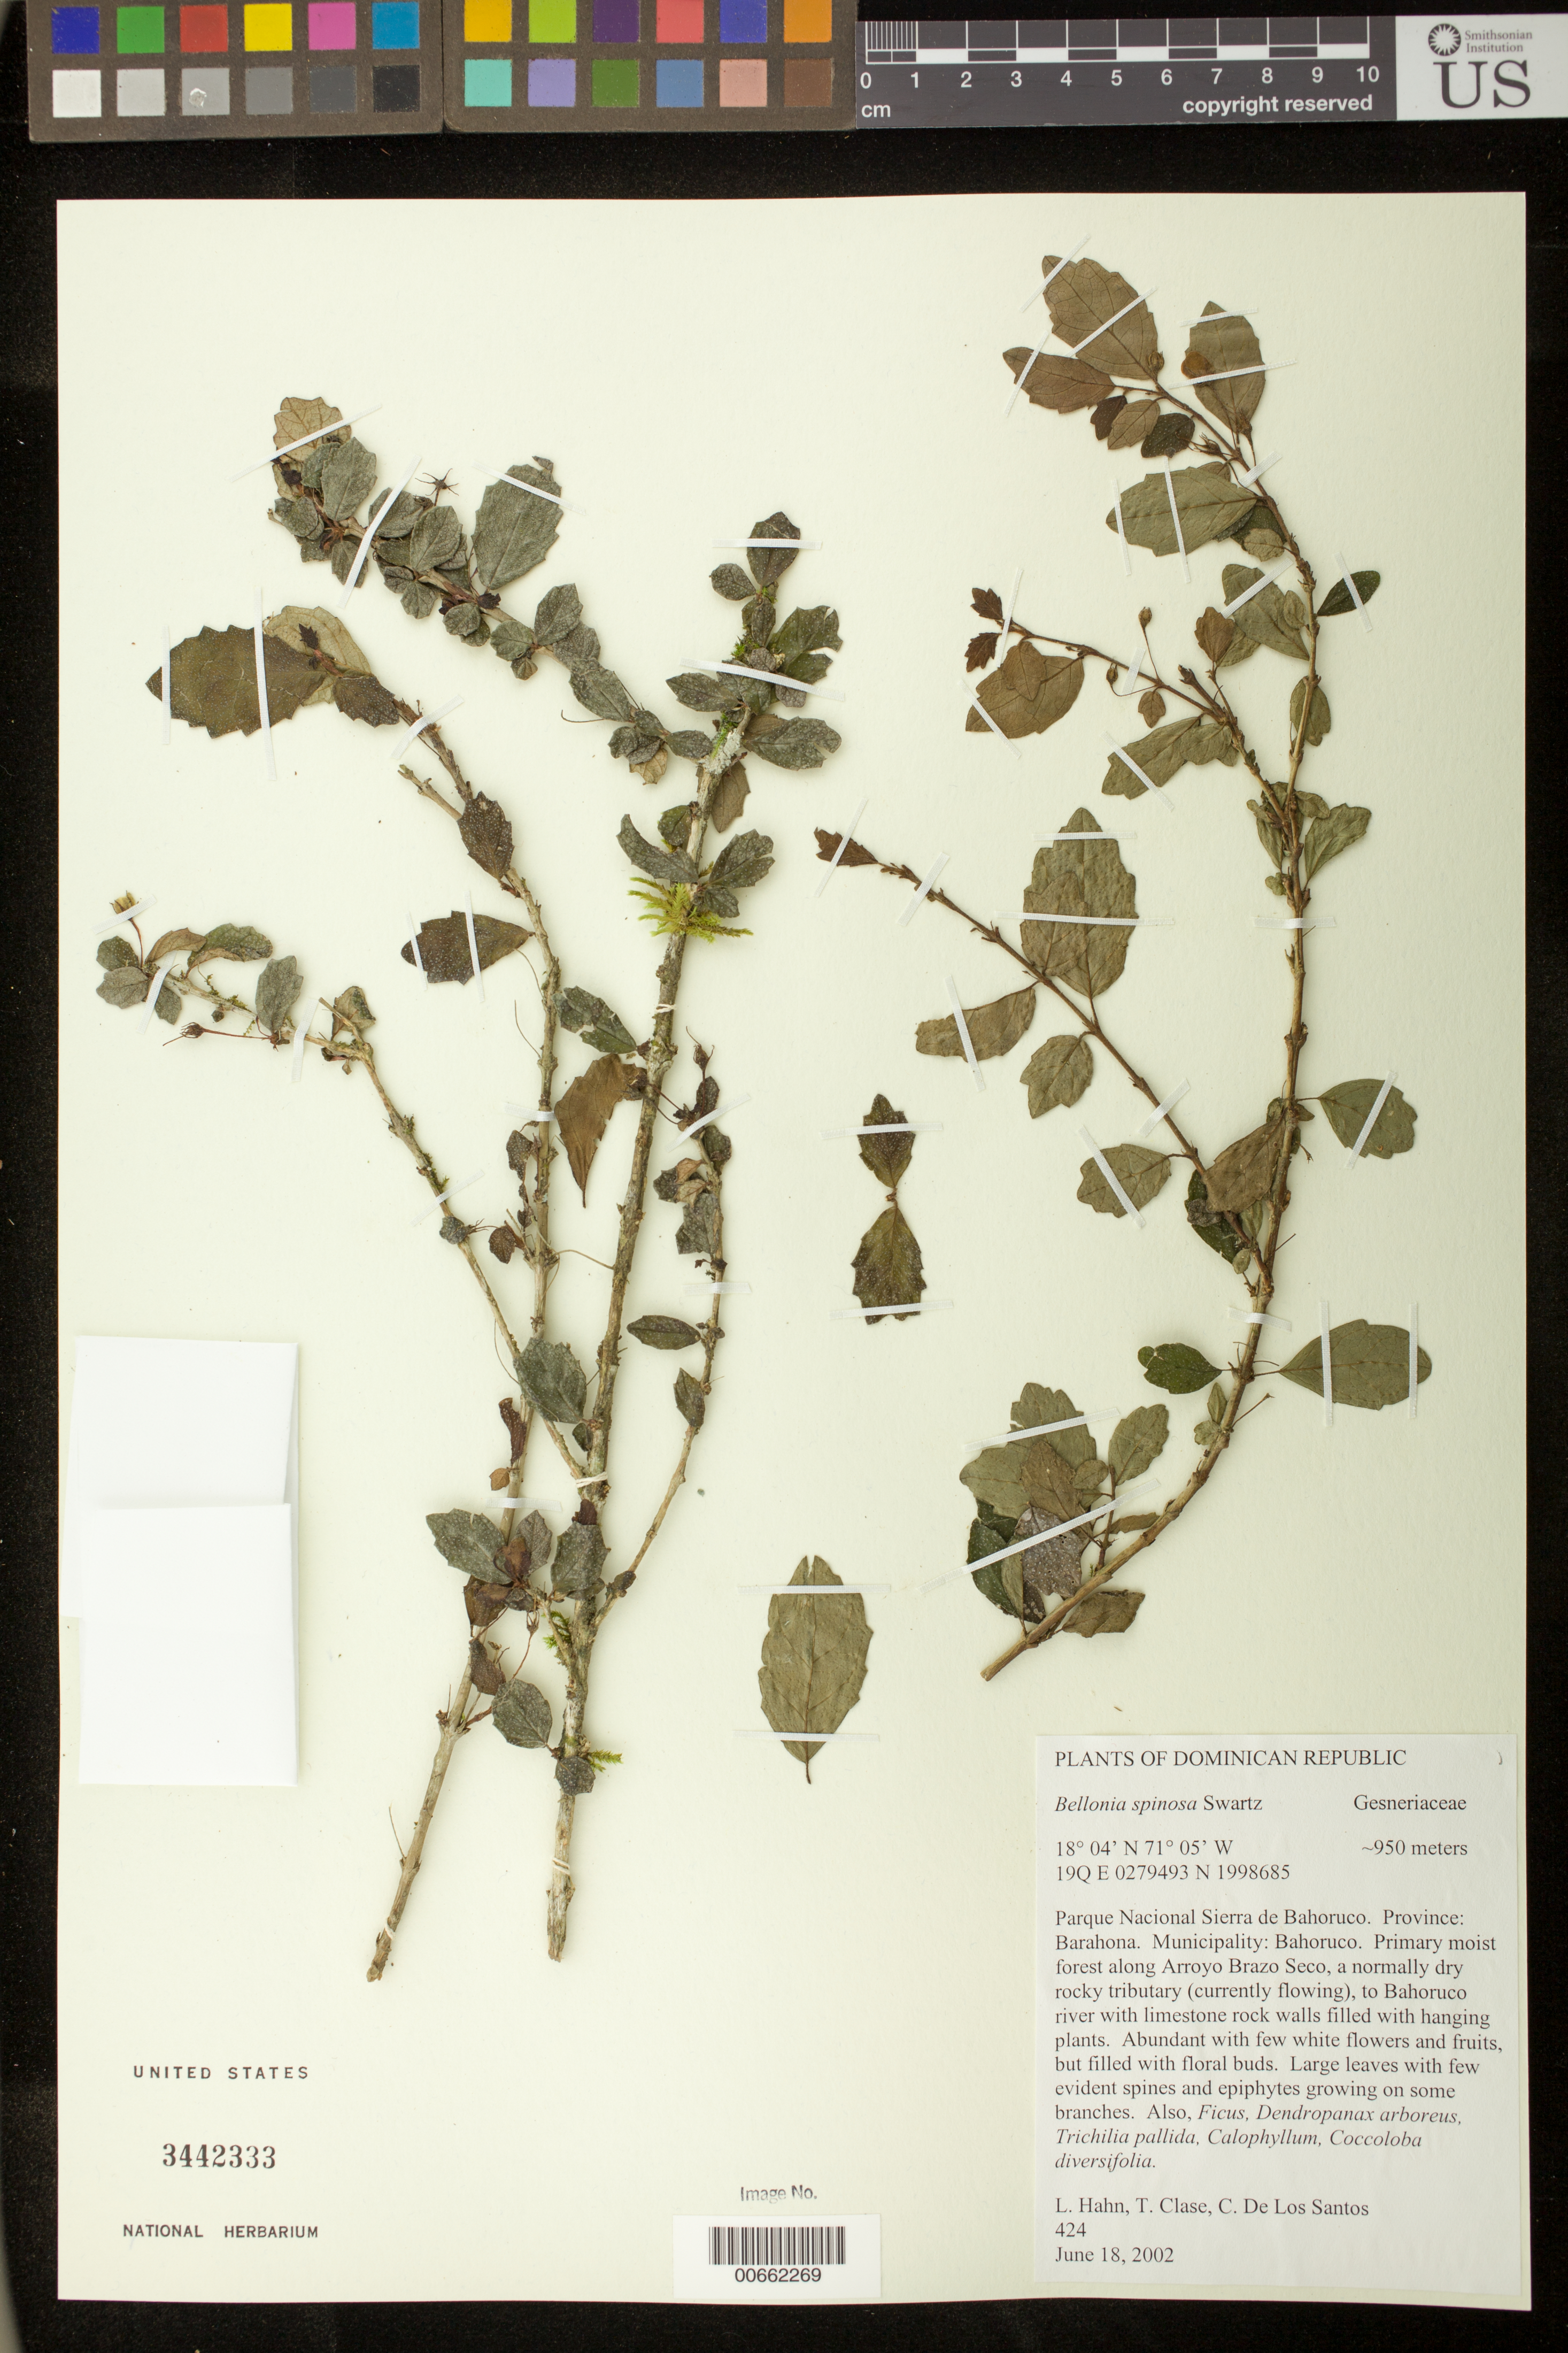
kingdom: Plantae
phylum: Tracheophyta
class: Magnoliopsida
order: Lamiales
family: Gesneriaceae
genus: Bellonia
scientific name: Bellonia spinosa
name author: Sw.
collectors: L. Hahn, T. Clase & C. De Los Santos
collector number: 424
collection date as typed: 18 Jun 2002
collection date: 2002-06-18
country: Dominican Republic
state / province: Barahona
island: Hispaniola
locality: Parque Nacional Sierra de Bahoruco. Province: Barahona. Municipality: Bahoruco. Along Arroyo Brazo Seco, a normally dry rocky tributary (currently flowing), to Bahoruco river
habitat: Primary moist forest.. to river with limesteone rock walls filled with hanging plants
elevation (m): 950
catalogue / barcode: US 3442333